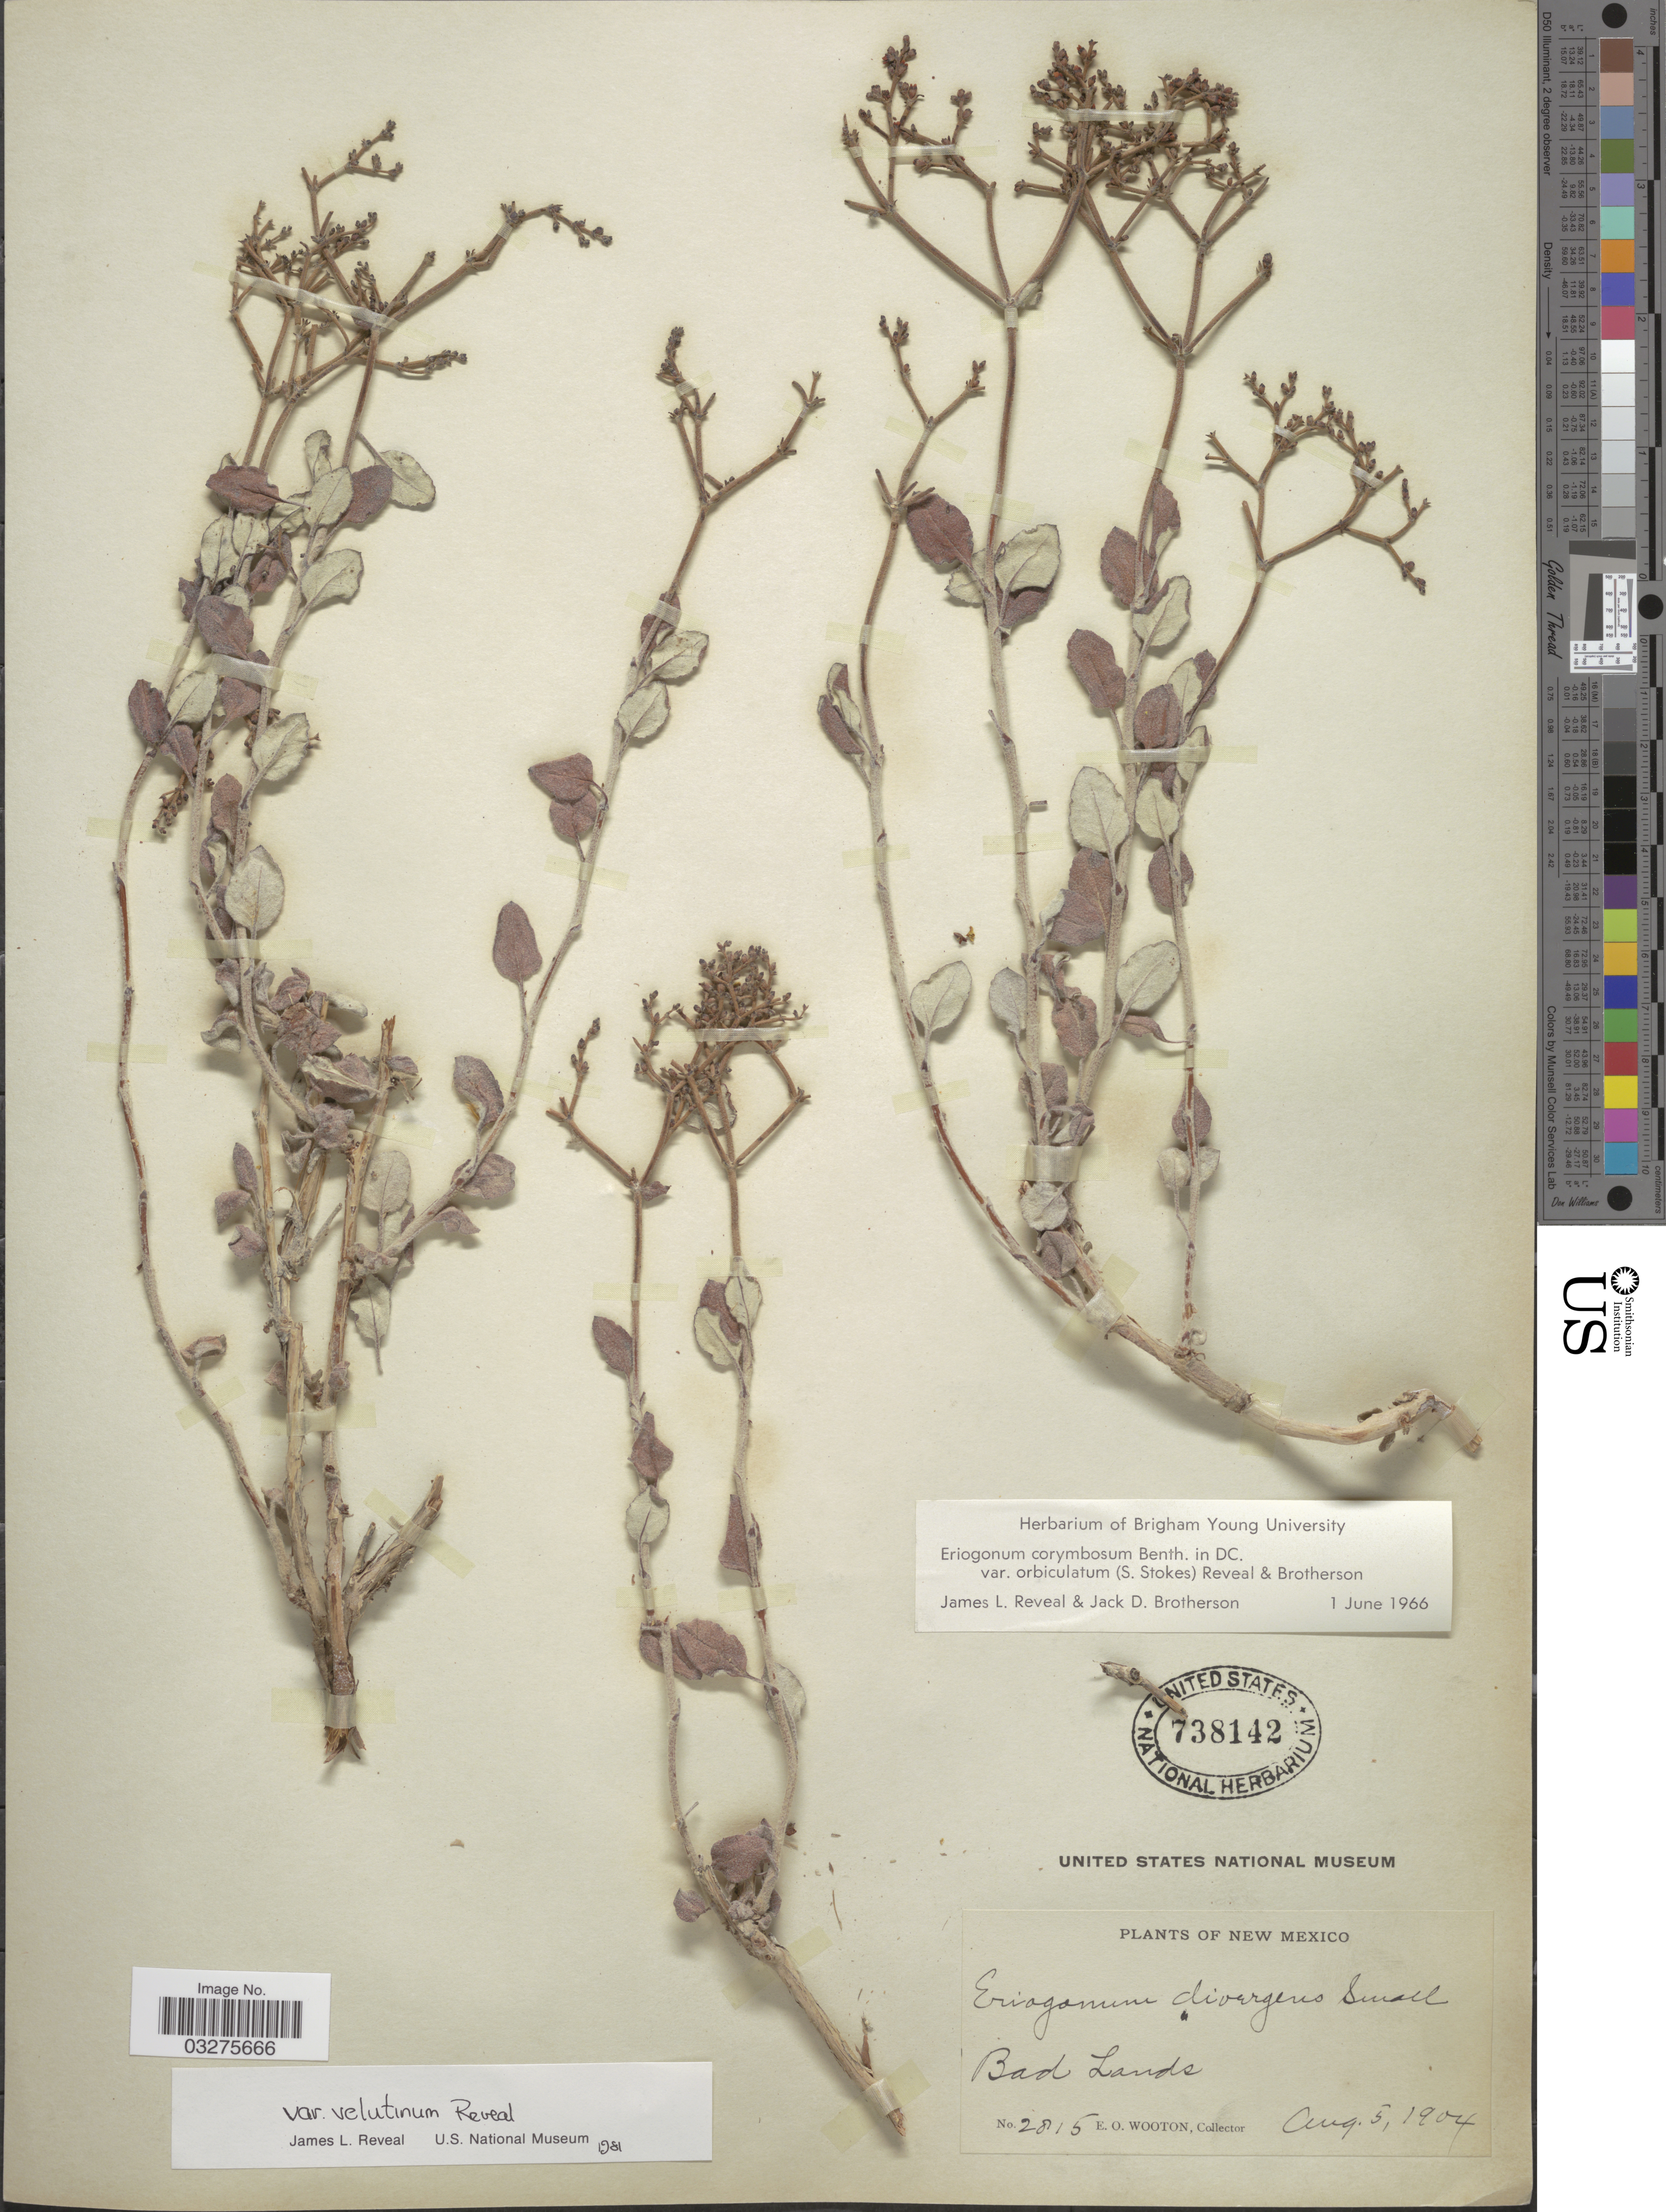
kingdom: Plantae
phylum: Tracheophyta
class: Magnoliopsida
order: Caryophyllales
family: Polygonaceae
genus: Eriogonum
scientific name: Eriogonum corymbosum var. velutinum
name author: Reveal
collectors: E. O. Wooton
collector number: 2815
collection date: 1904-08-05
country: United States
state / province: New Mexico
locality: Bad Lands.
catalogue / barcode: US 738142